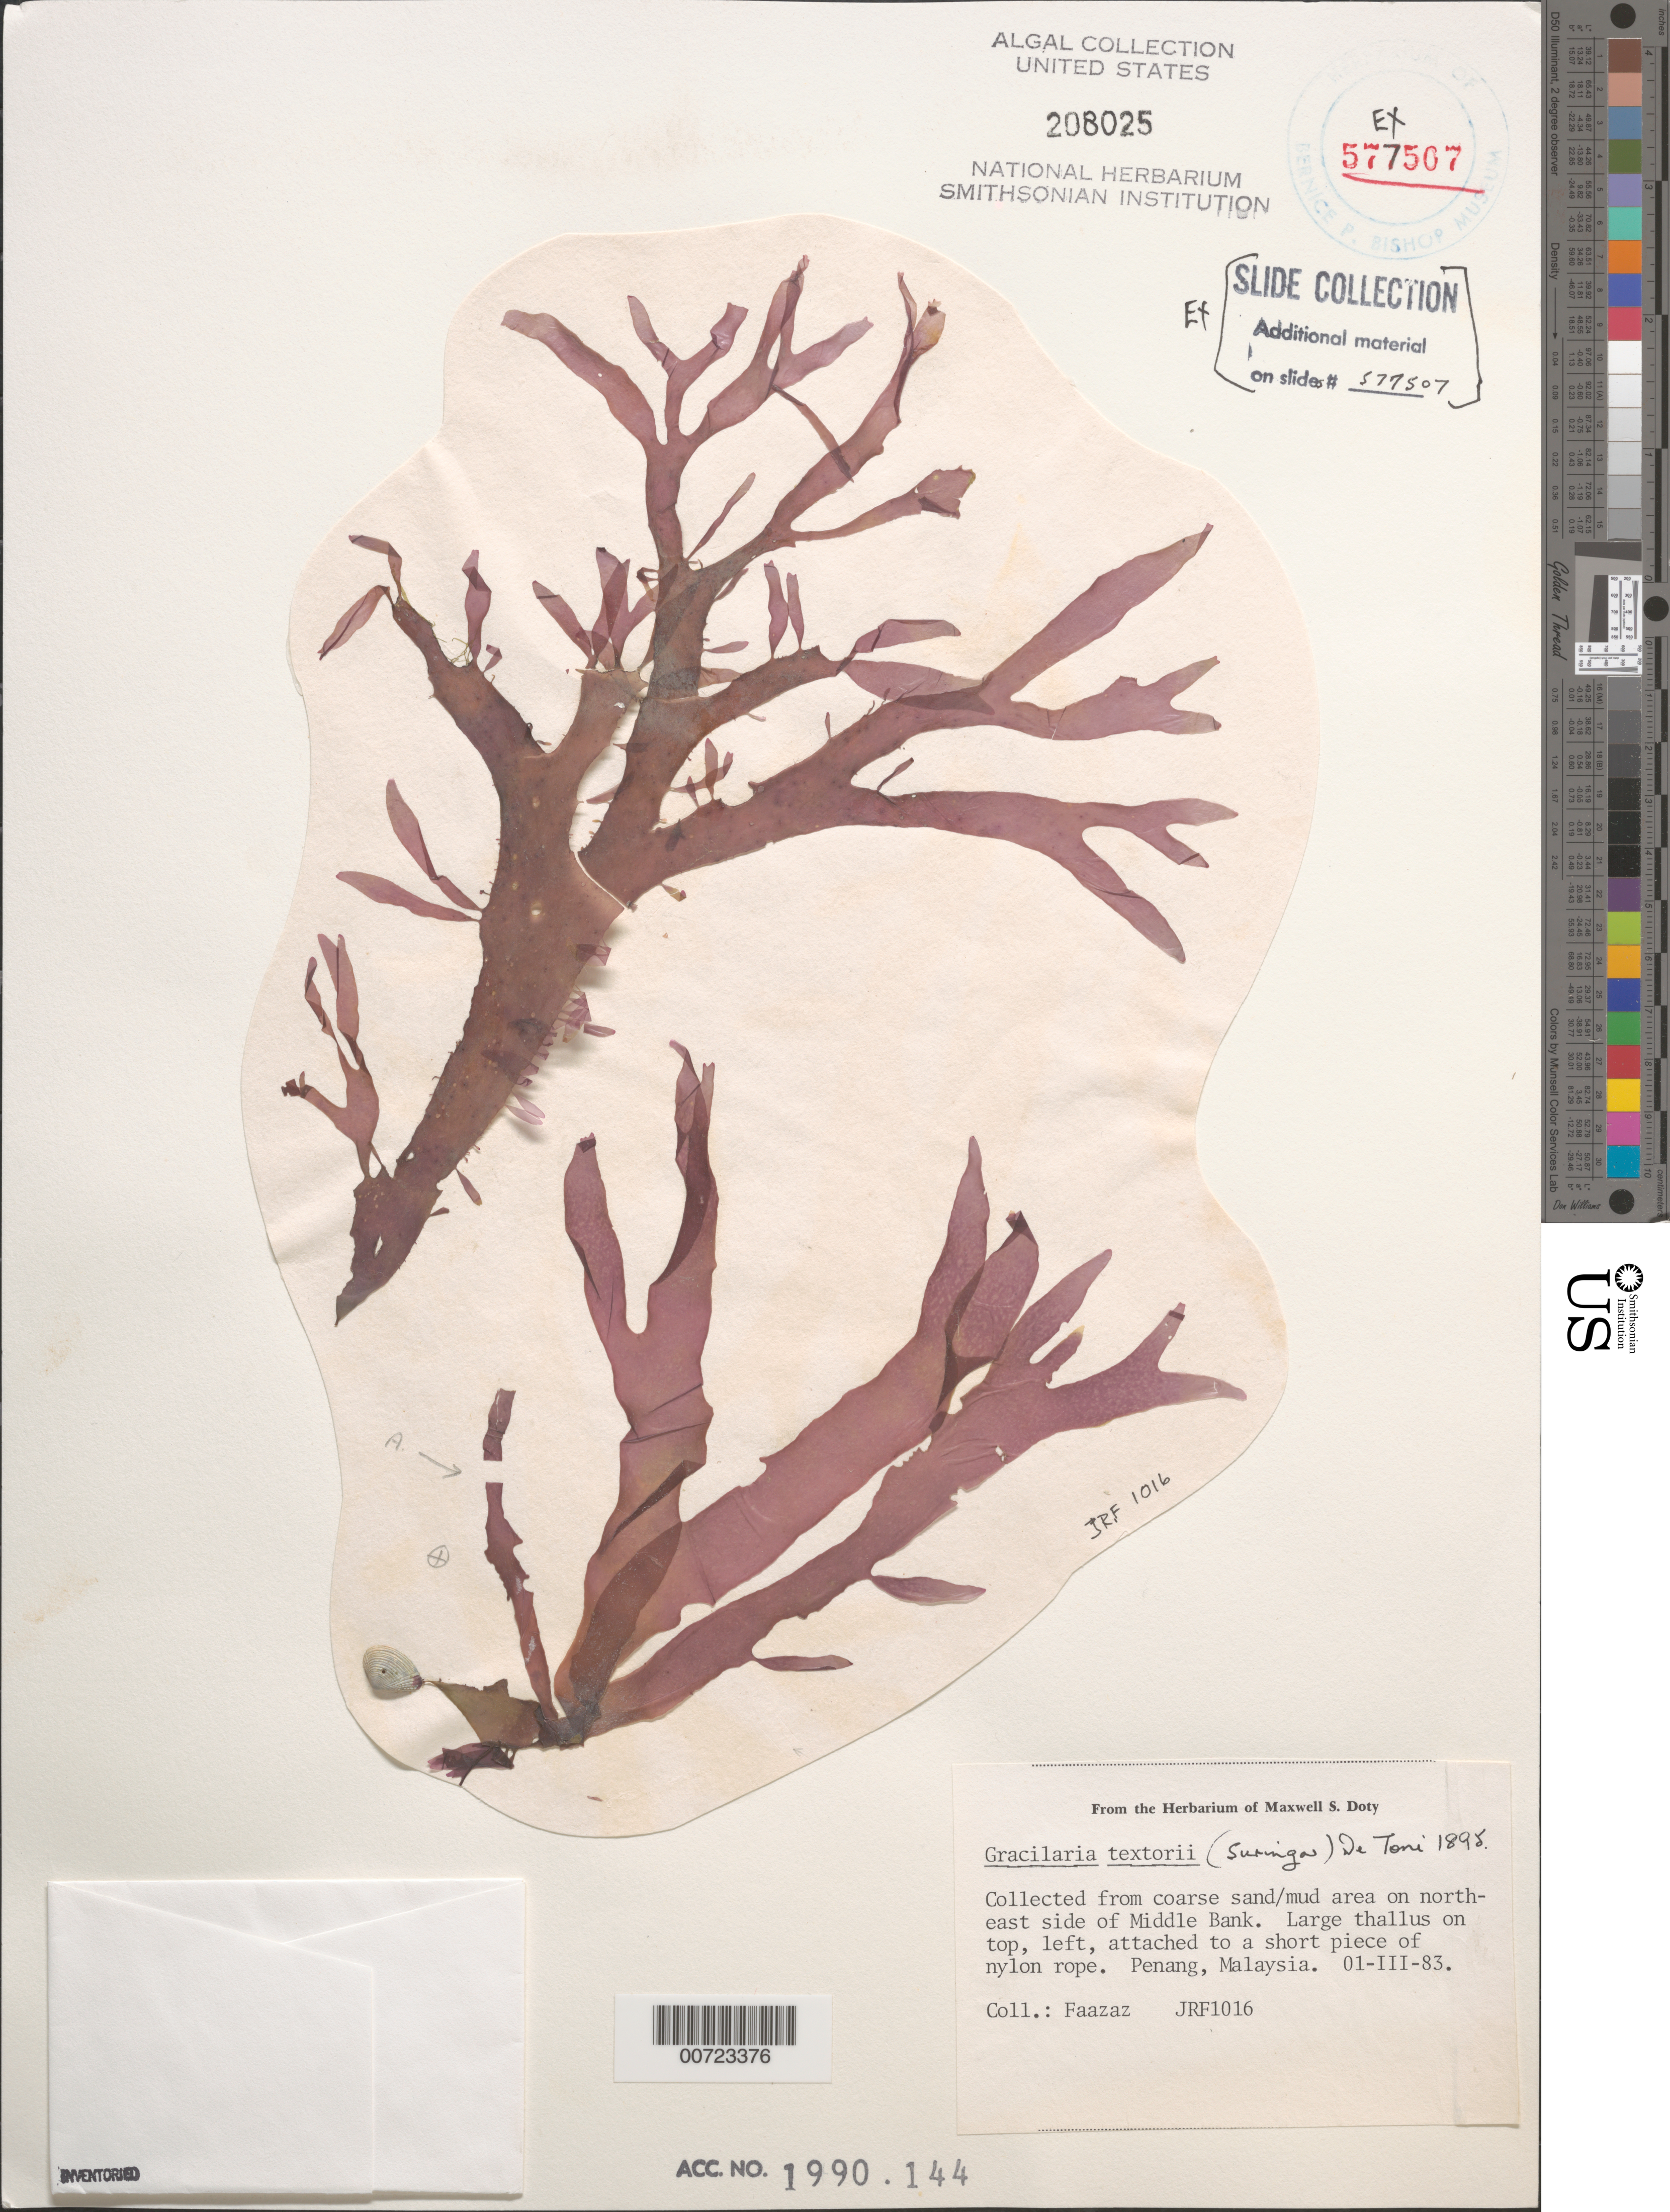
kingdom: Plantae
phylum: Rhodophyta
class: Florideophyceae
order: Gracilariales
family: Gracilariaceae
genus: Gracilaria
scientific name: Gracilaria textorii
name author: (Suringar) De Toni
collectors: -. Faazaz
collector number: JRF 1016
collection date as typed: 01 Mar 1983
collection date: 1983-03-01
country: Malaysia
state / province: Pinang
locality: Middle Bank, northeast side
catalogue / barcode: US 208025